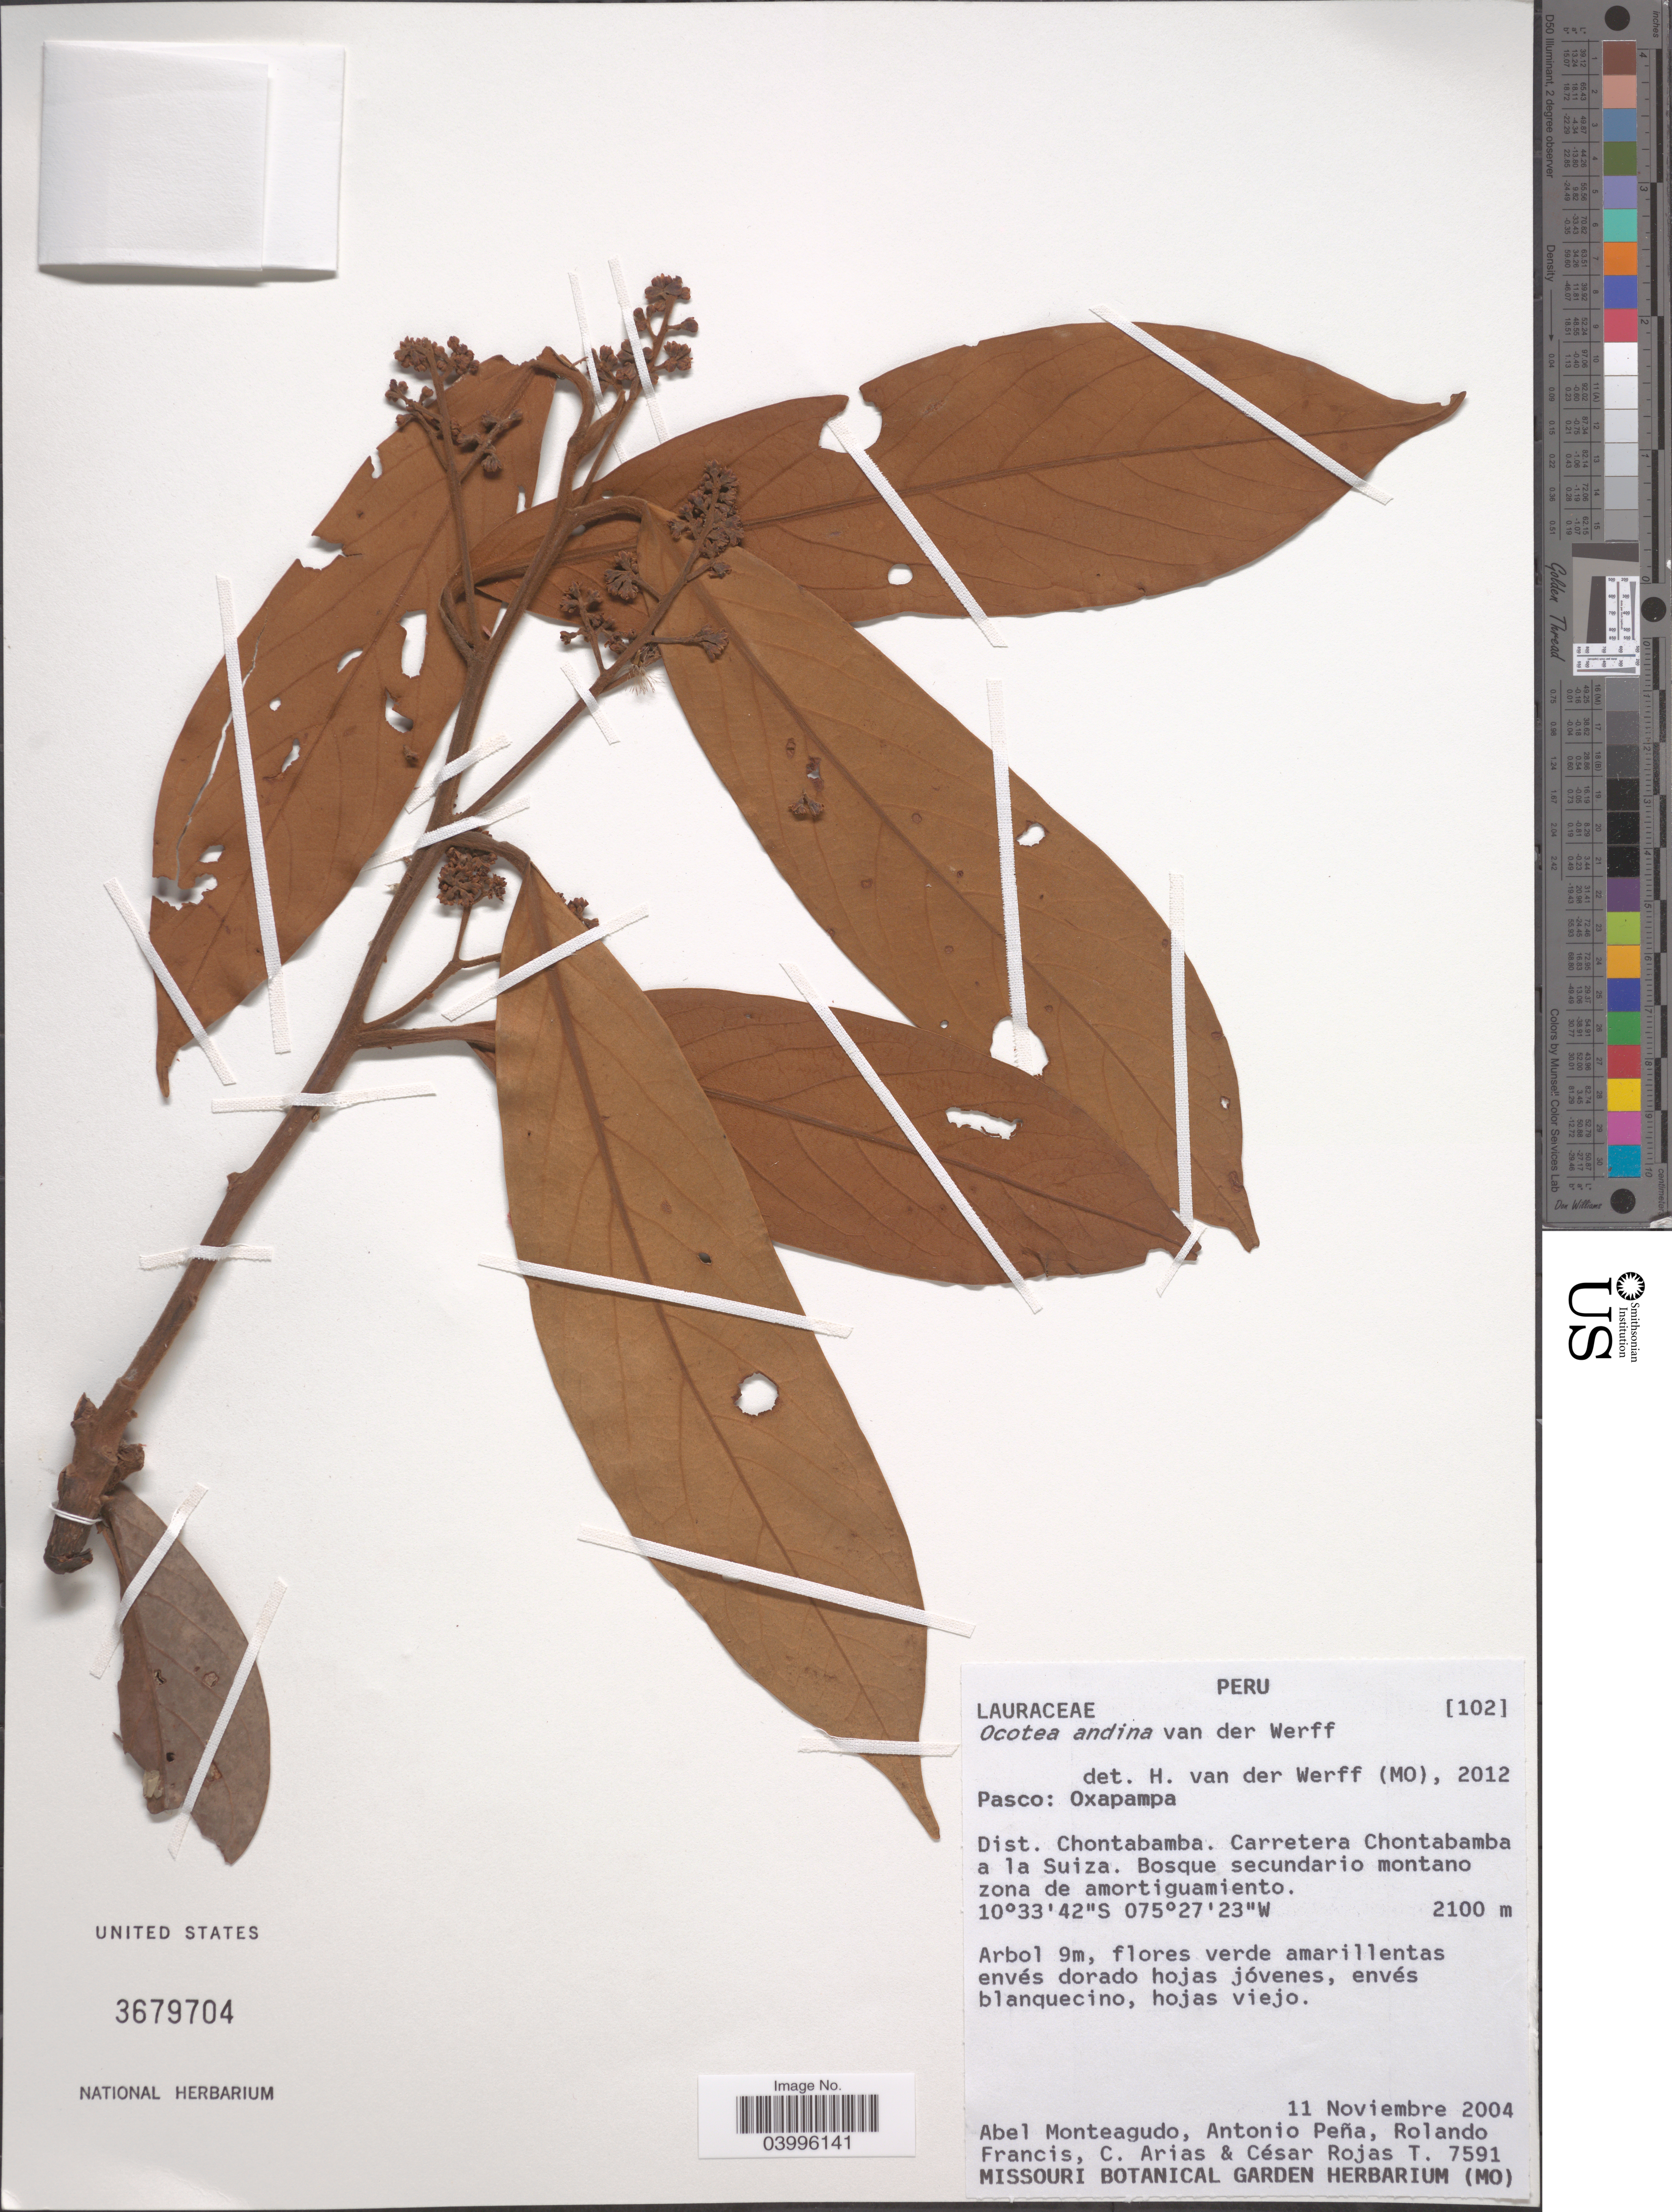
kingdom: Plantae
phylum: Tracheophyta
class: Magnoliopsida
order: Laurales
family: Lauraceae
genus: Ocotea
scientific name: Ocotea andina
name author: van der Werff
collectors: A. Monteagudo, A. Pena, R. Francis, C. Arias & C. Rojas T.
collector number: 7591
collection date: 2004-11-11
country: Peru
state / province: Pasco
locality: Oxapampa. Dist. Chontabamba. Carretera Chontabamba a la Suiza.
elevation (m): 2100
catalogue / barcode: US 3679704